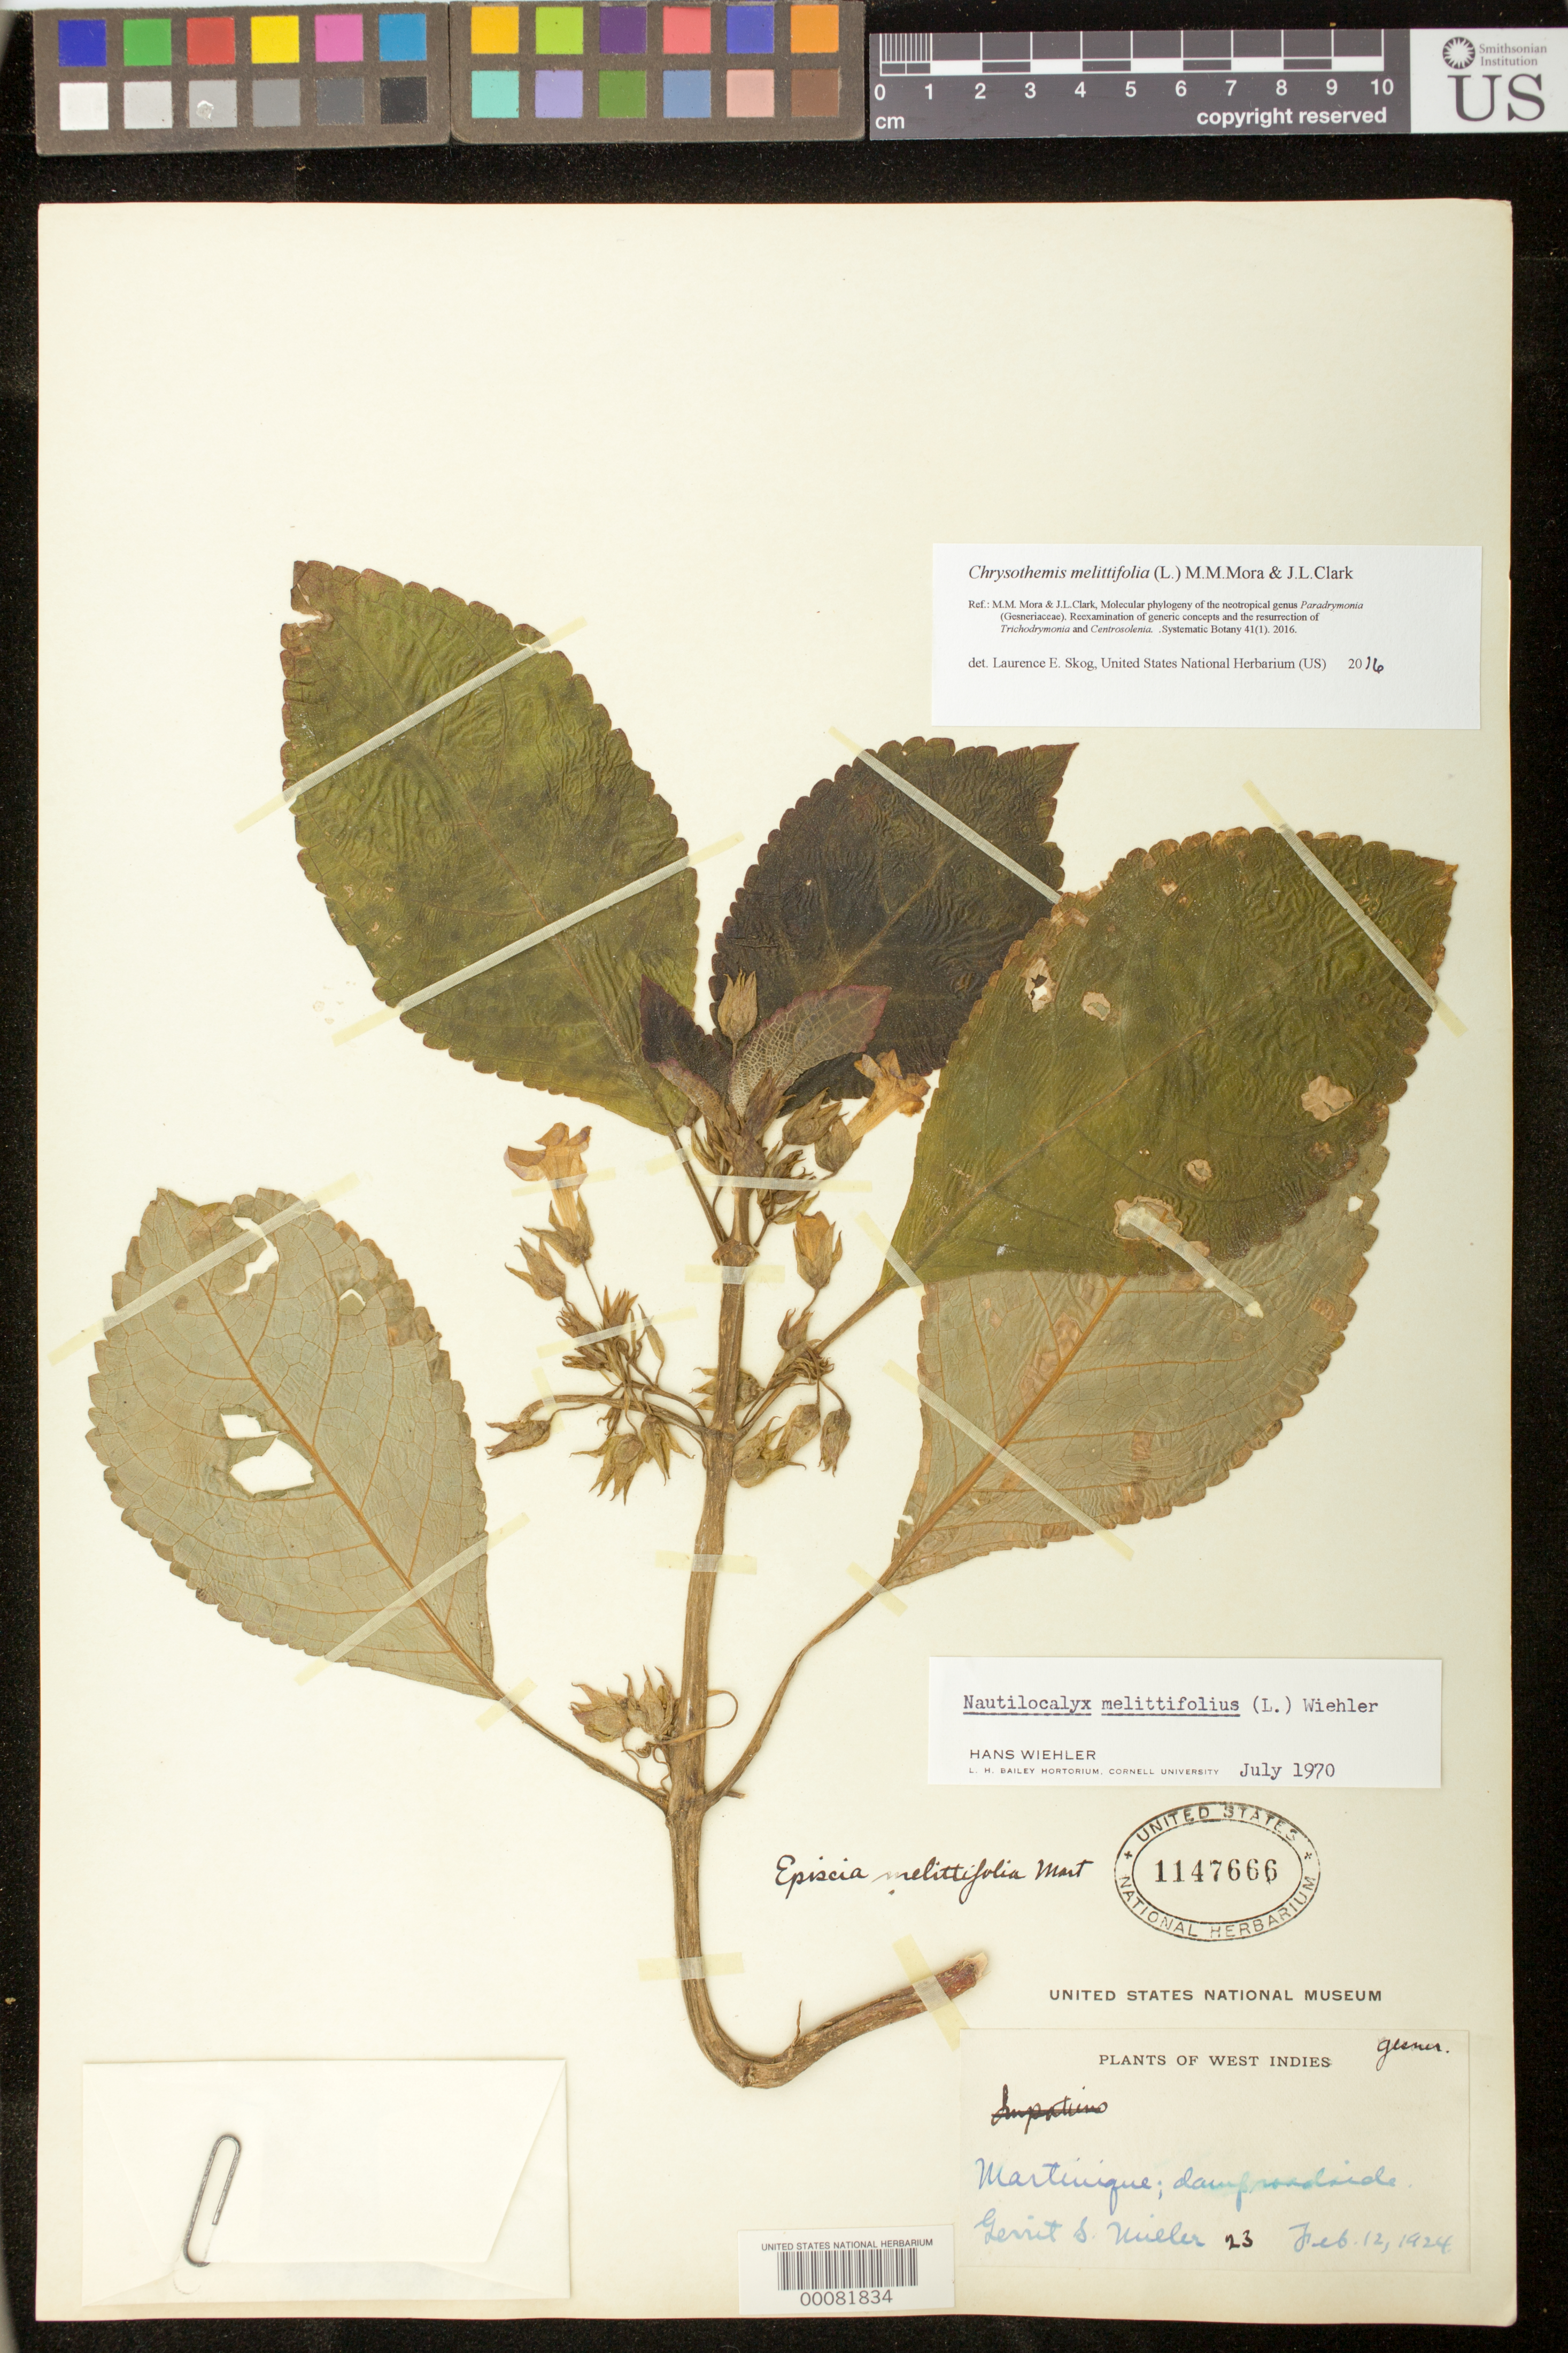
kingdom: Plantae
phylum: Tracheophyta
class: Magnoliopsida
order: Lamiales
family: Gesneriaceae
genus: Chrysothemis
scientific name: Chrysothemis melittifolia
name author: (L.) M.M. Mora & J.L. Clark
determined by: Skog, Laurence E.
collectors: G. S. Miller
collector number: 23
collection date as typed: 12 Feb 1924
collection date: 1924-02-12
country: Martinique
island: Martinique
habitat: Damp roadside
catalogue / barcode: US 1147666